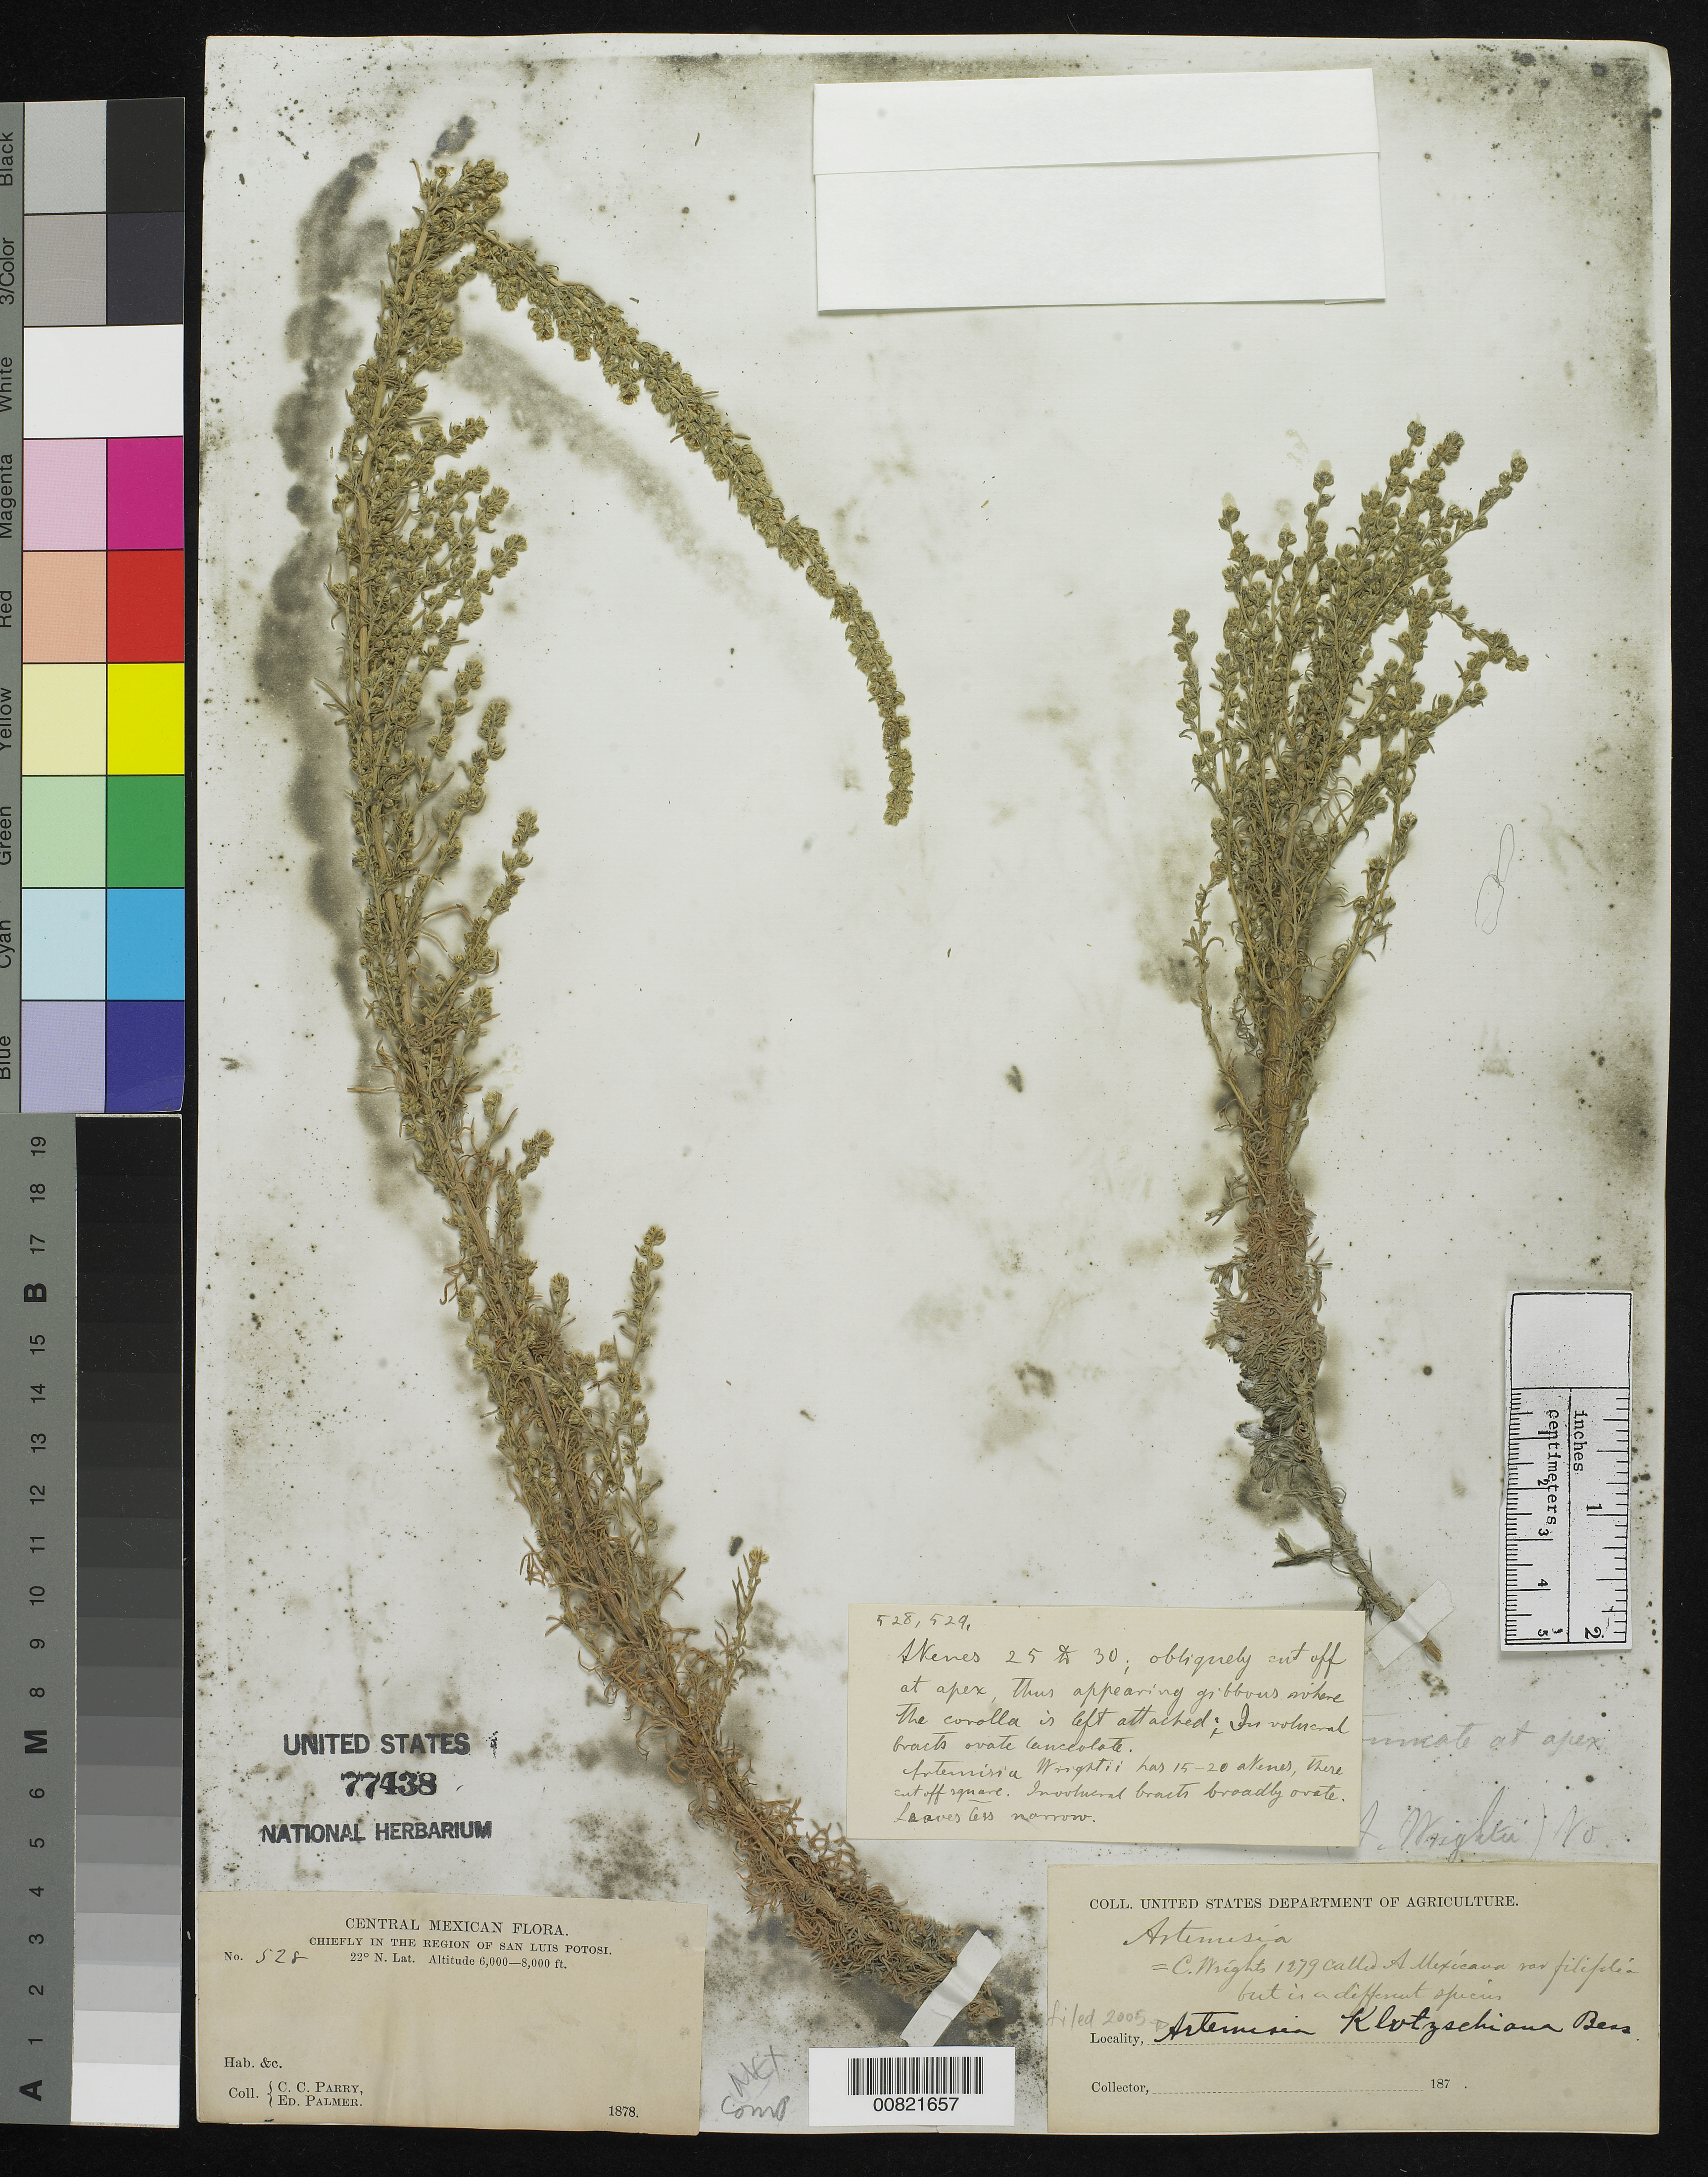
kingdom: Plantae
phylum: Tracheophyta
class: Magnoliopsida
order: Asterales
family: Asteraceae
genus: Artemisia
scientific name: Artemisia klotzchiana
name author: Besser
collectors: C. C. Parry & E. Palmer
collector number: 528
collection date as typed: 1878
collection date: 1878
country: Mexico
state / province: San Luis Potosí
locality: Chiefly in the region of San Luis Potosí.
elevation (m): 1829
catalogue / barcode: US 77438